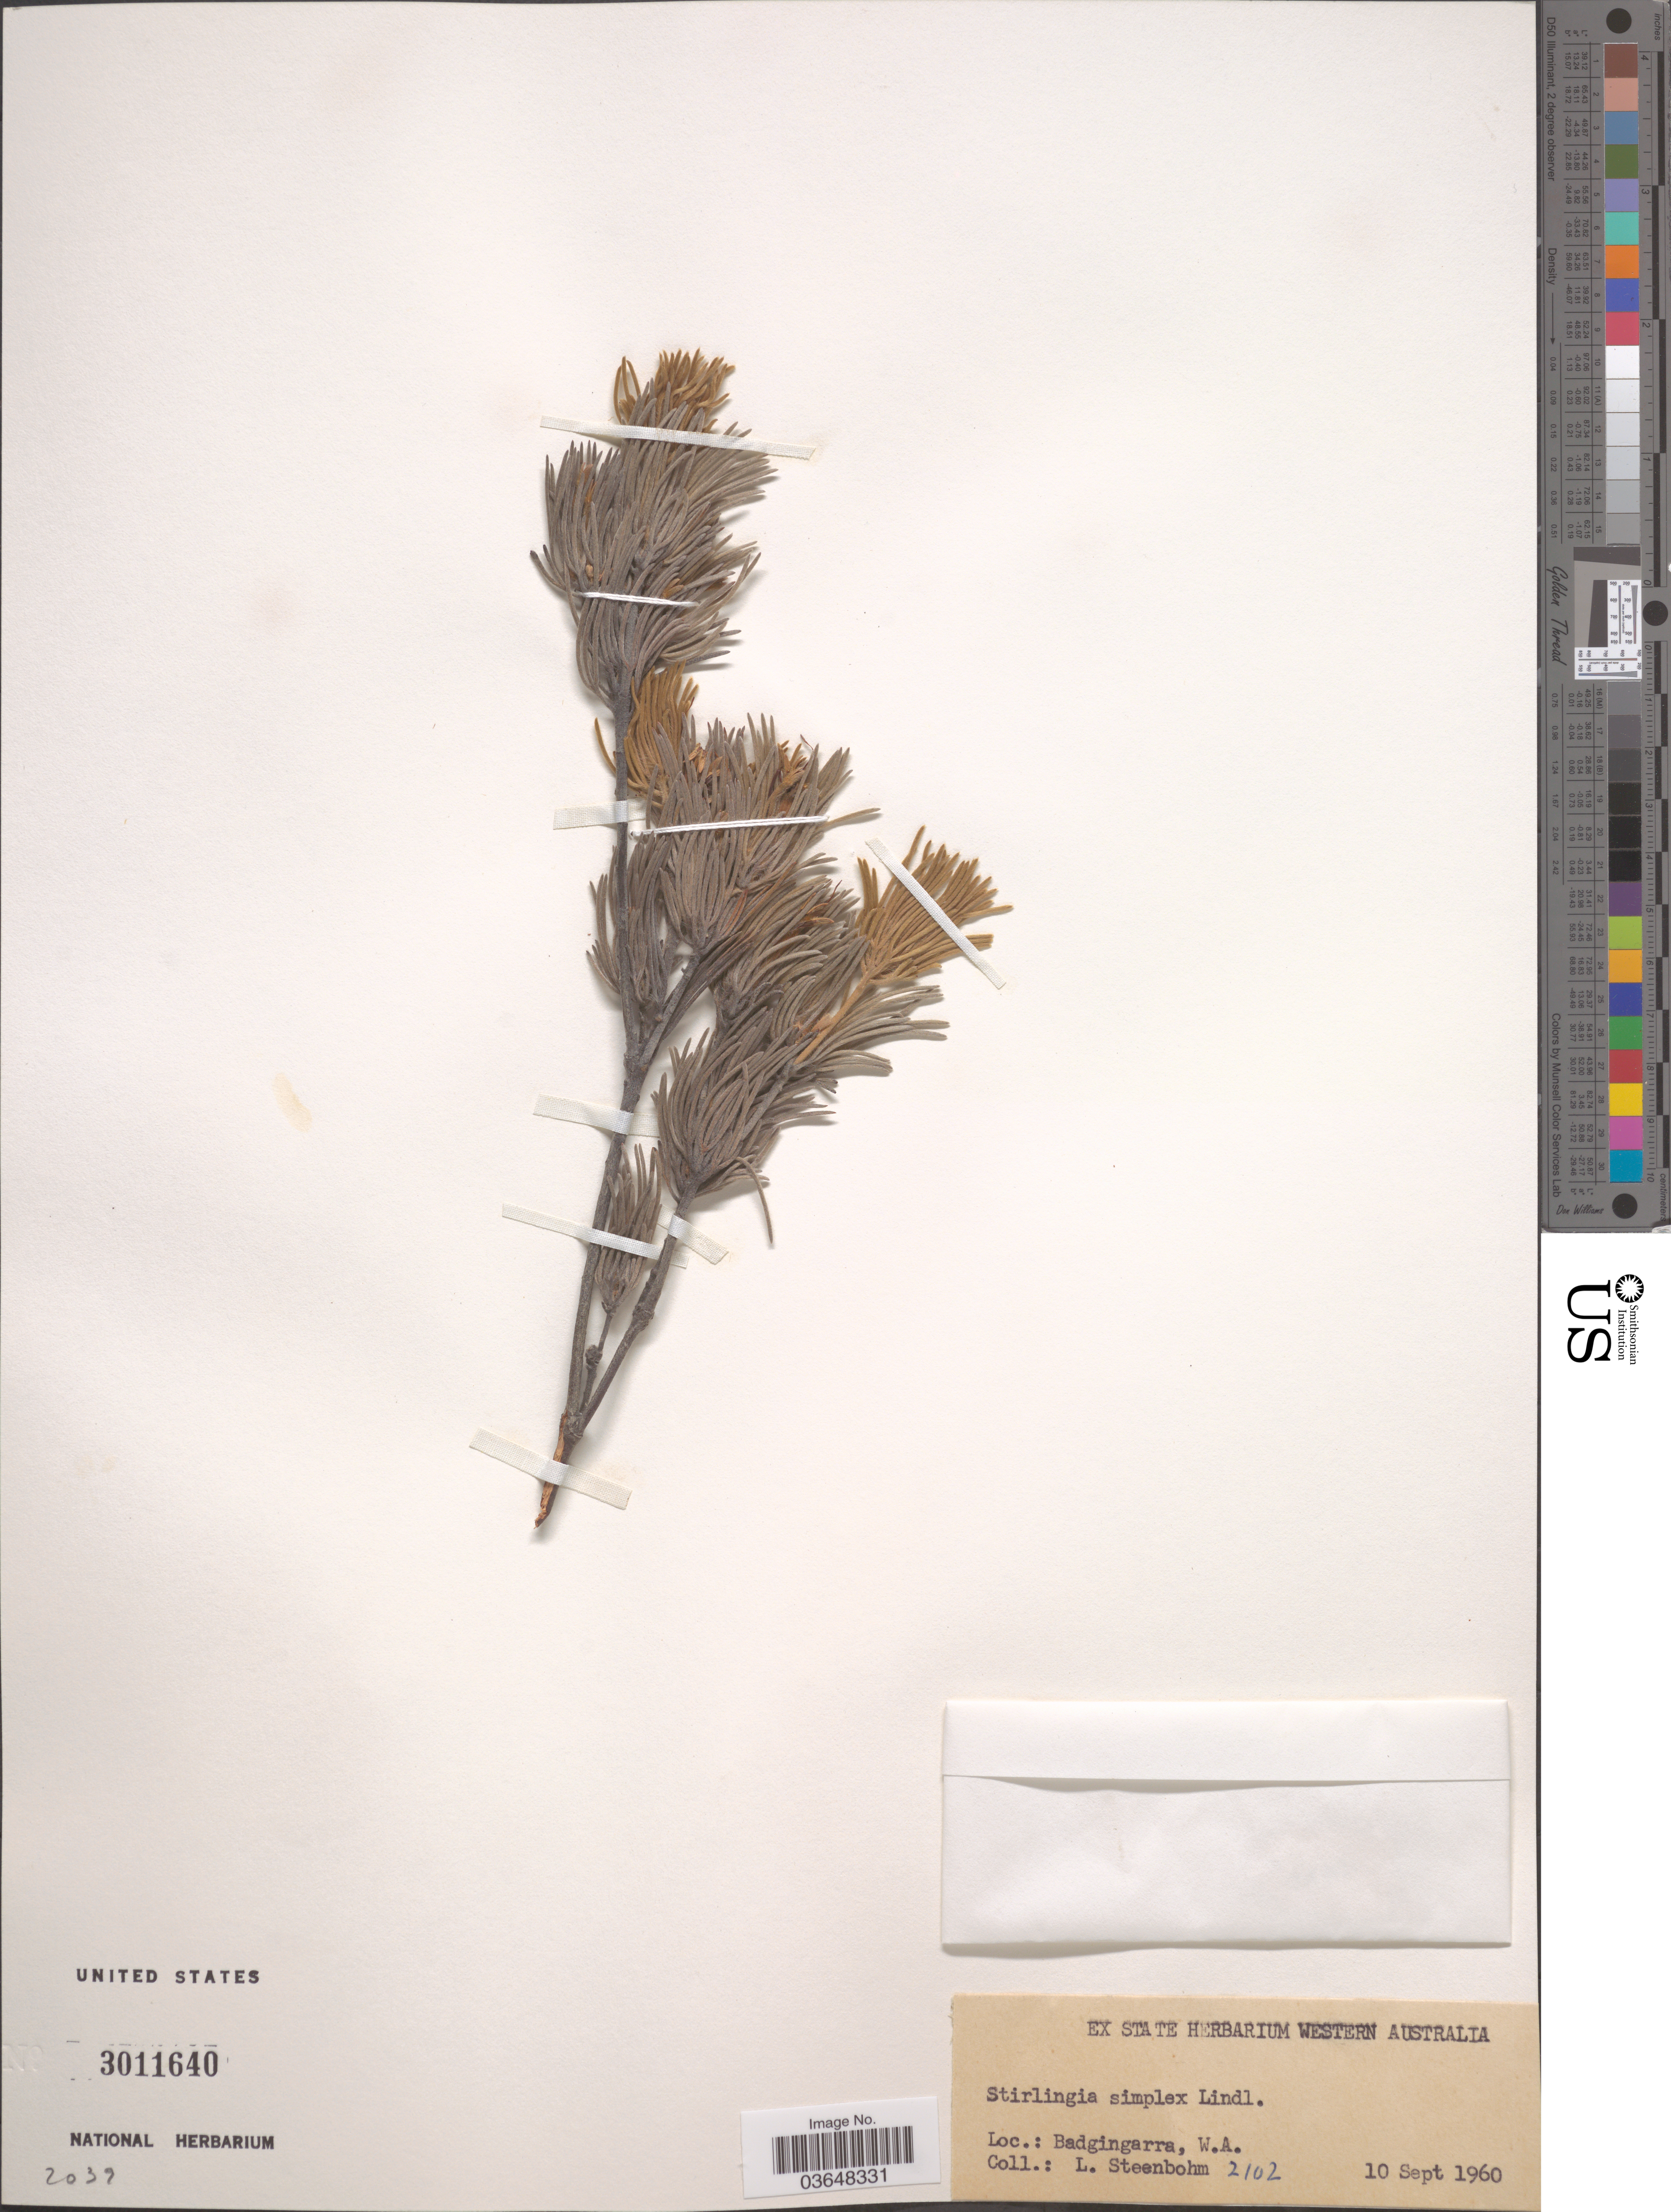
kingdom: Plantae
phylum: Tracheophyta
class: Magnoliopsida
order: Proteales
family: Proteaceae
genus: Stirlingia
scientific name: Stirlingia simplex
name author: Lindl.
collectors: L. Steenbohm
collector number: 2102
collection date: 1960-09-10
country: Australia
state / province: Western Australia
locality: Badgingarra.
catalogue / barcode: US 3011640